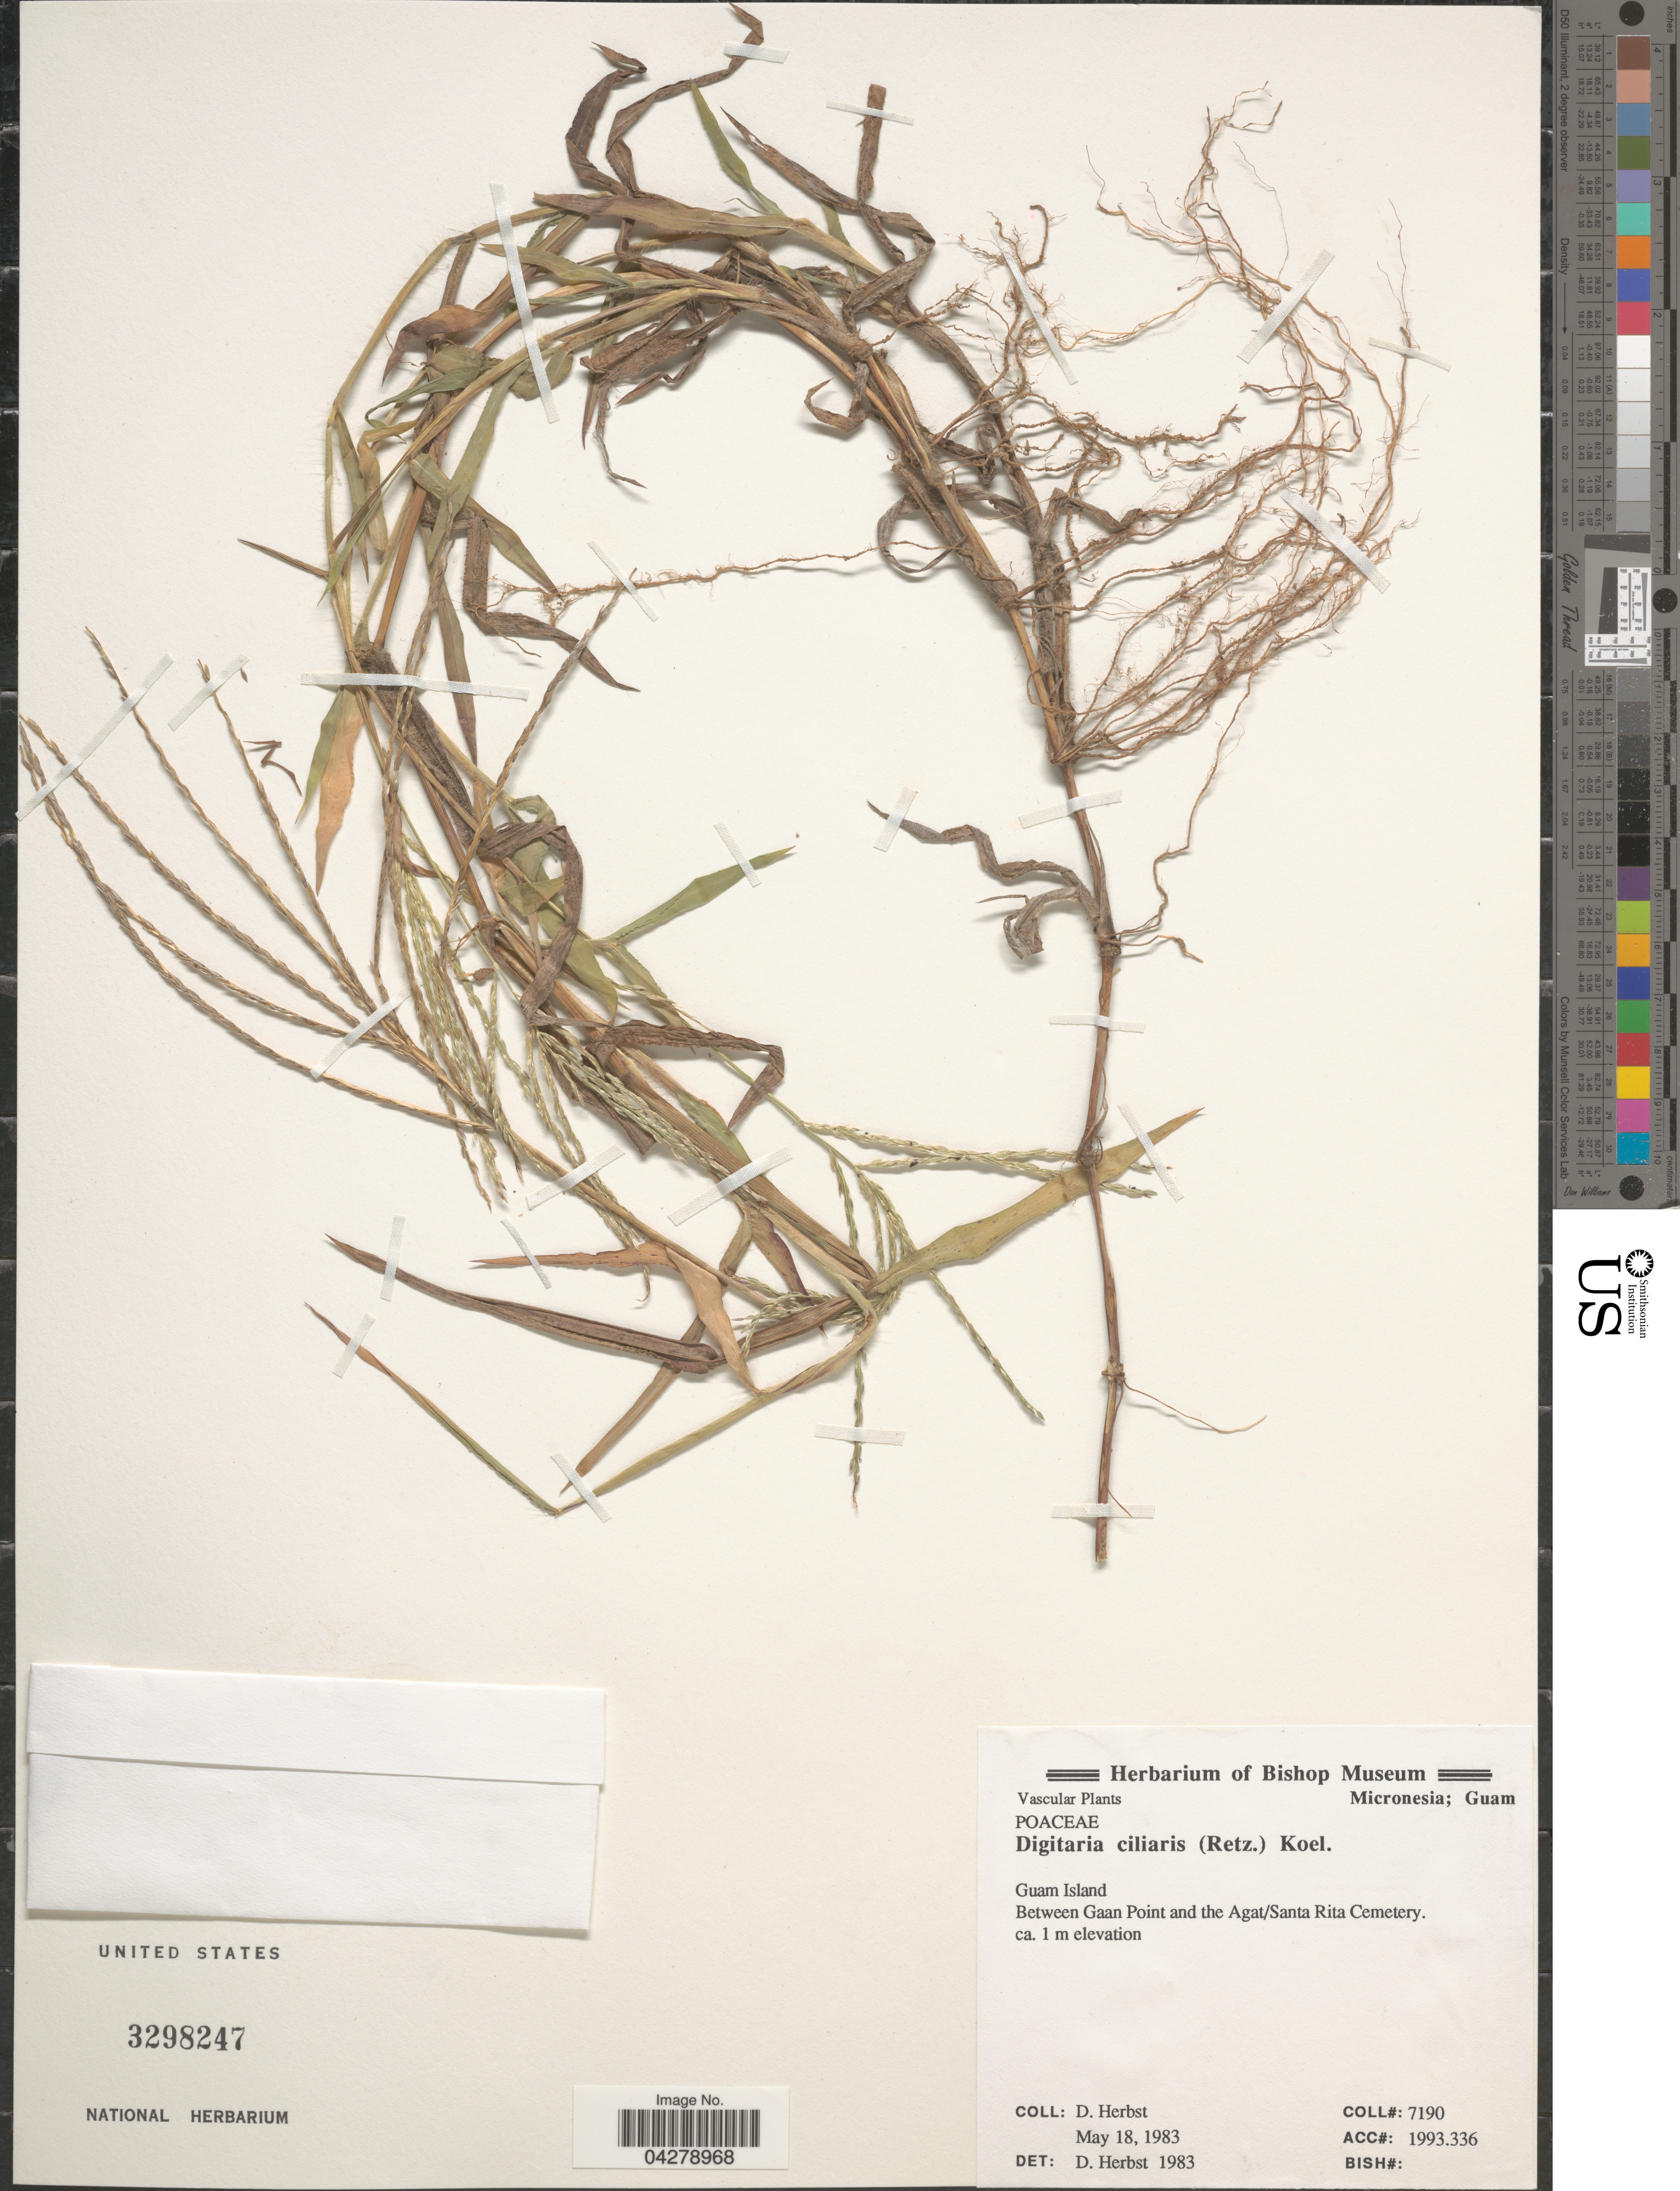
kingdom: Plantae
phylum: Tracheophyta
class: Liliopsida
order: Poales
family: Poaceae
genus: Digitaria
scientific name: Digitaria ciliaris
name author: (Retz.) Koeler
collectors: D. Herbst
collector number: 7190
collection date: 1983-05-18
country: Guam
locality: Guam Island. Between Gaan Point and the Agat/Santa Rita Cemetery.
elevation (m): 1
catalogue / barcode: US 3298247